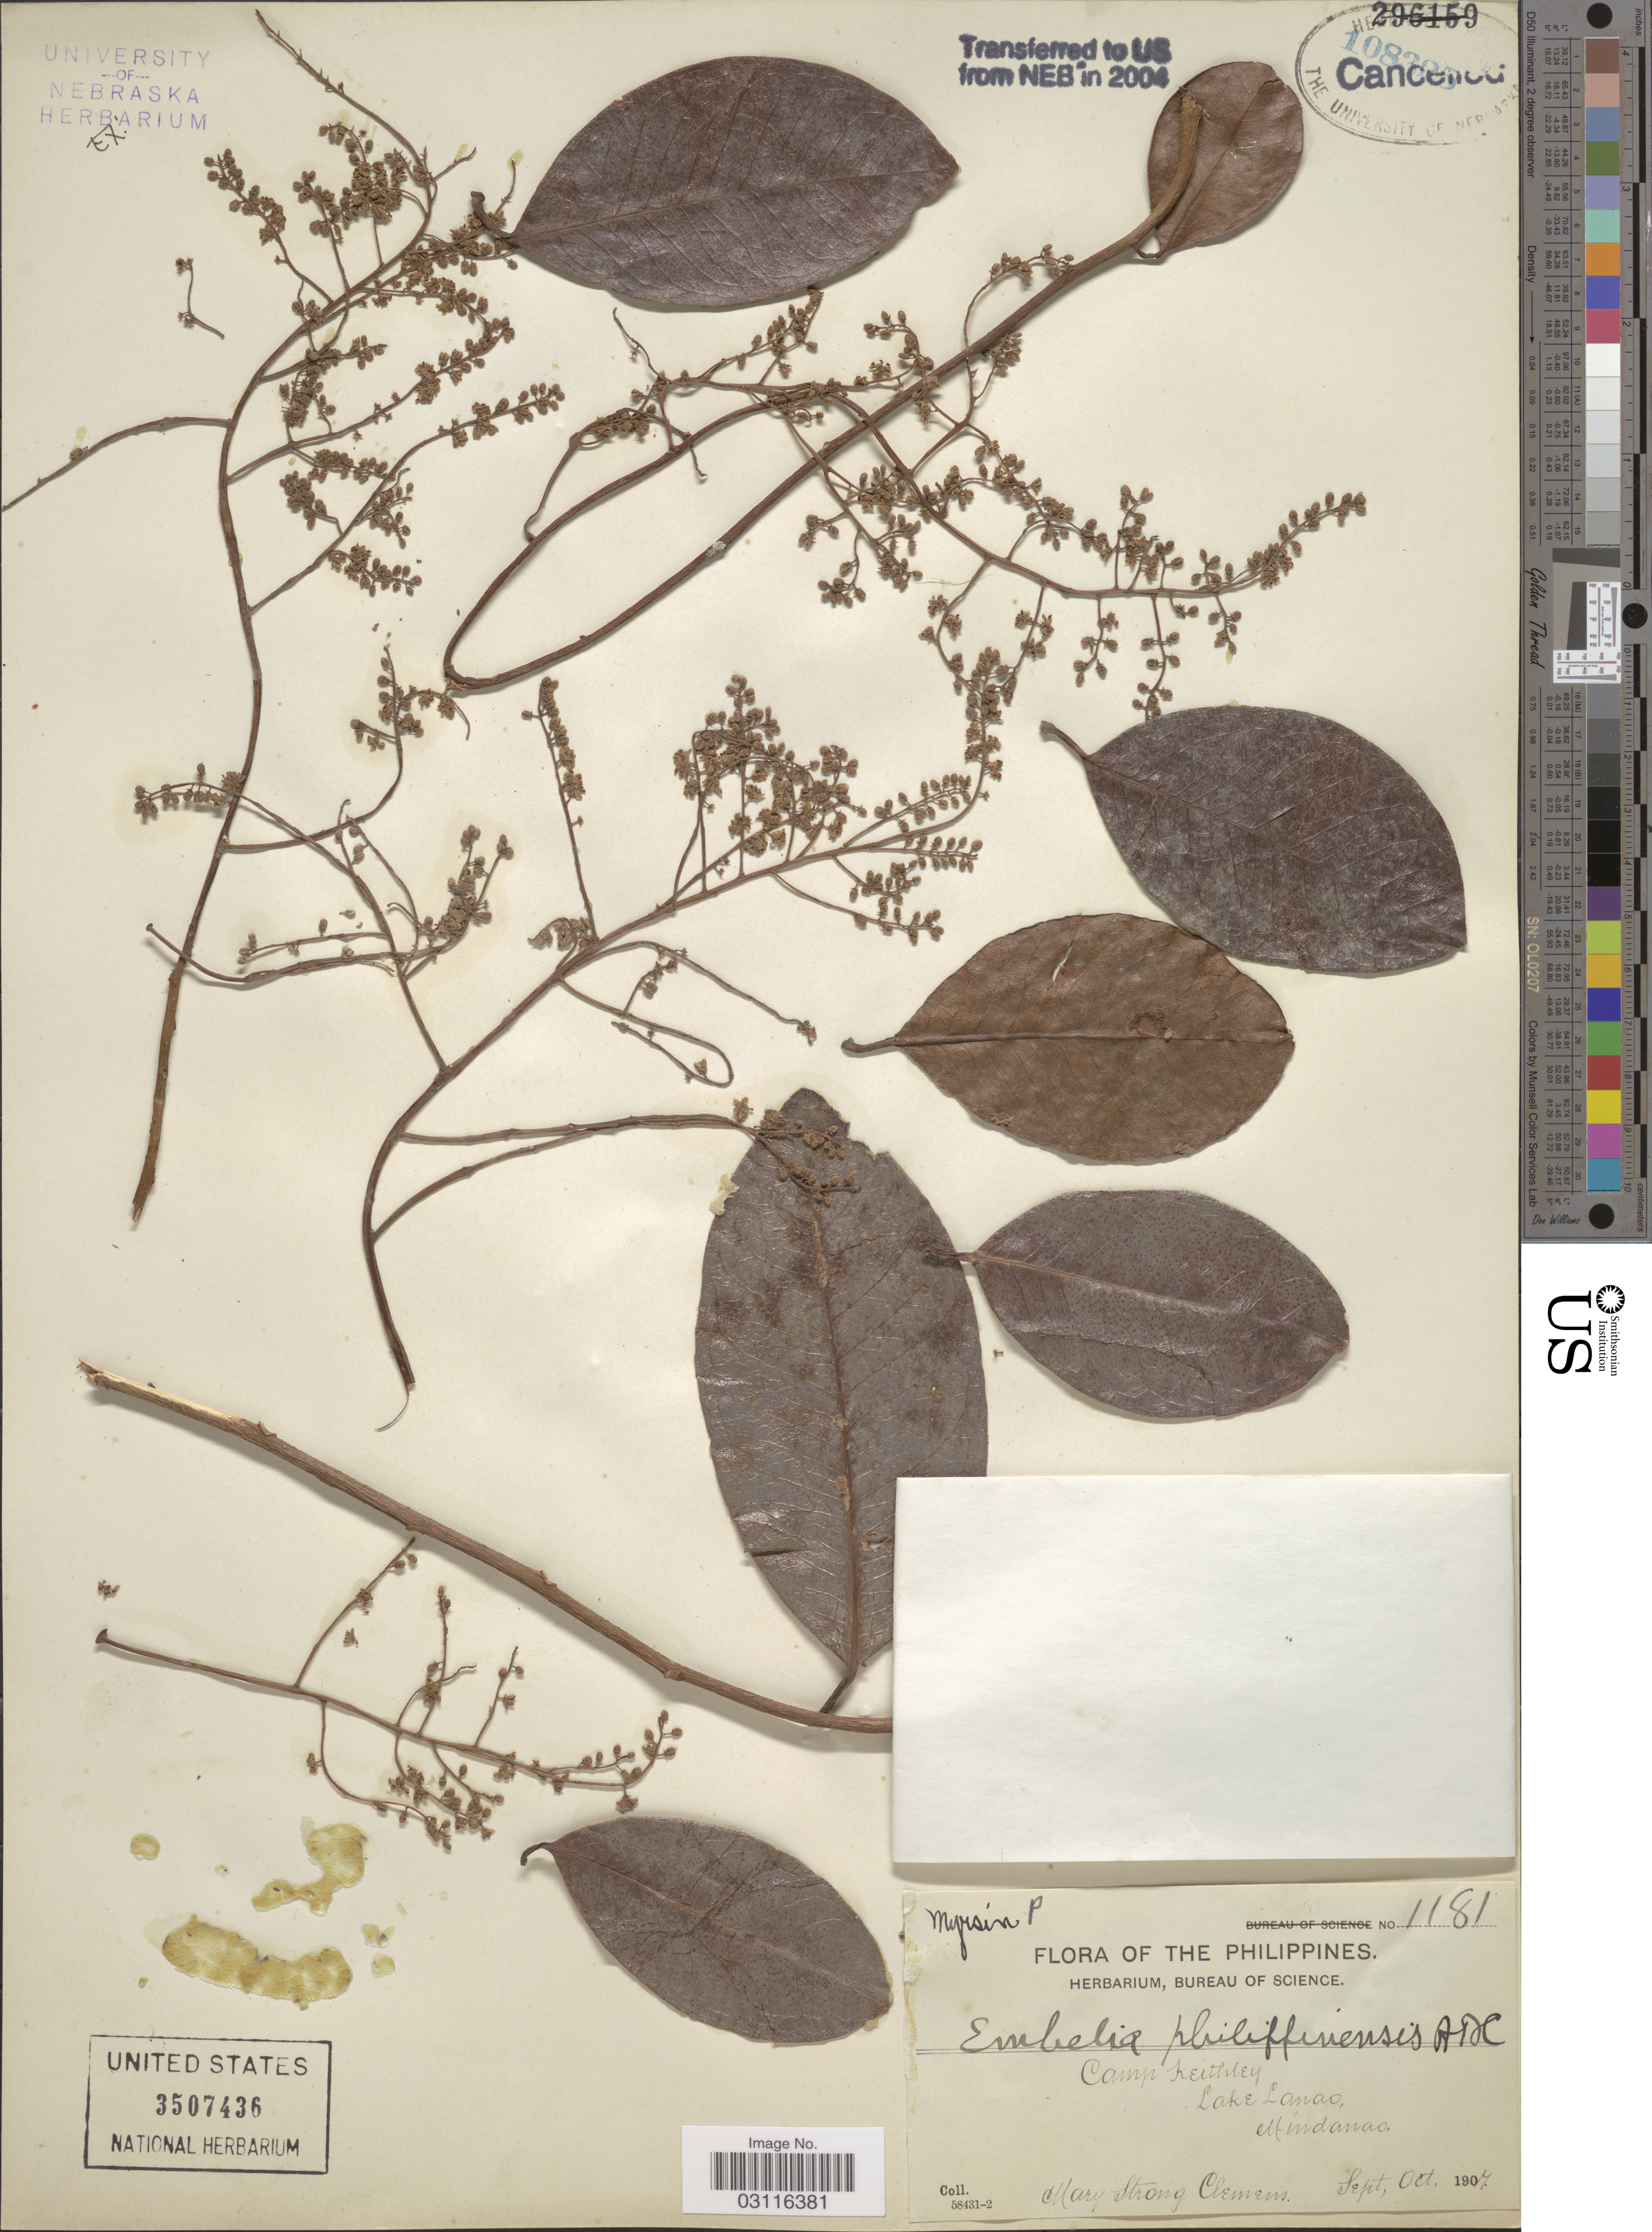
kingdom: Plantae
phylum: Tracheophyta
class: Magnoliopsida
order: Ericales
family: Primulaceae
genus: Embelia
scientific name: Embelia philippinensis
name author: A. DC.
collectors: M. S. Clemens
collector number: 1181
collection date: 1907-09/1907-10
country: Philippines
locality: Camp Keithley. Lake Lanao, Mindanao.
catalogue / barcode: US 3507436